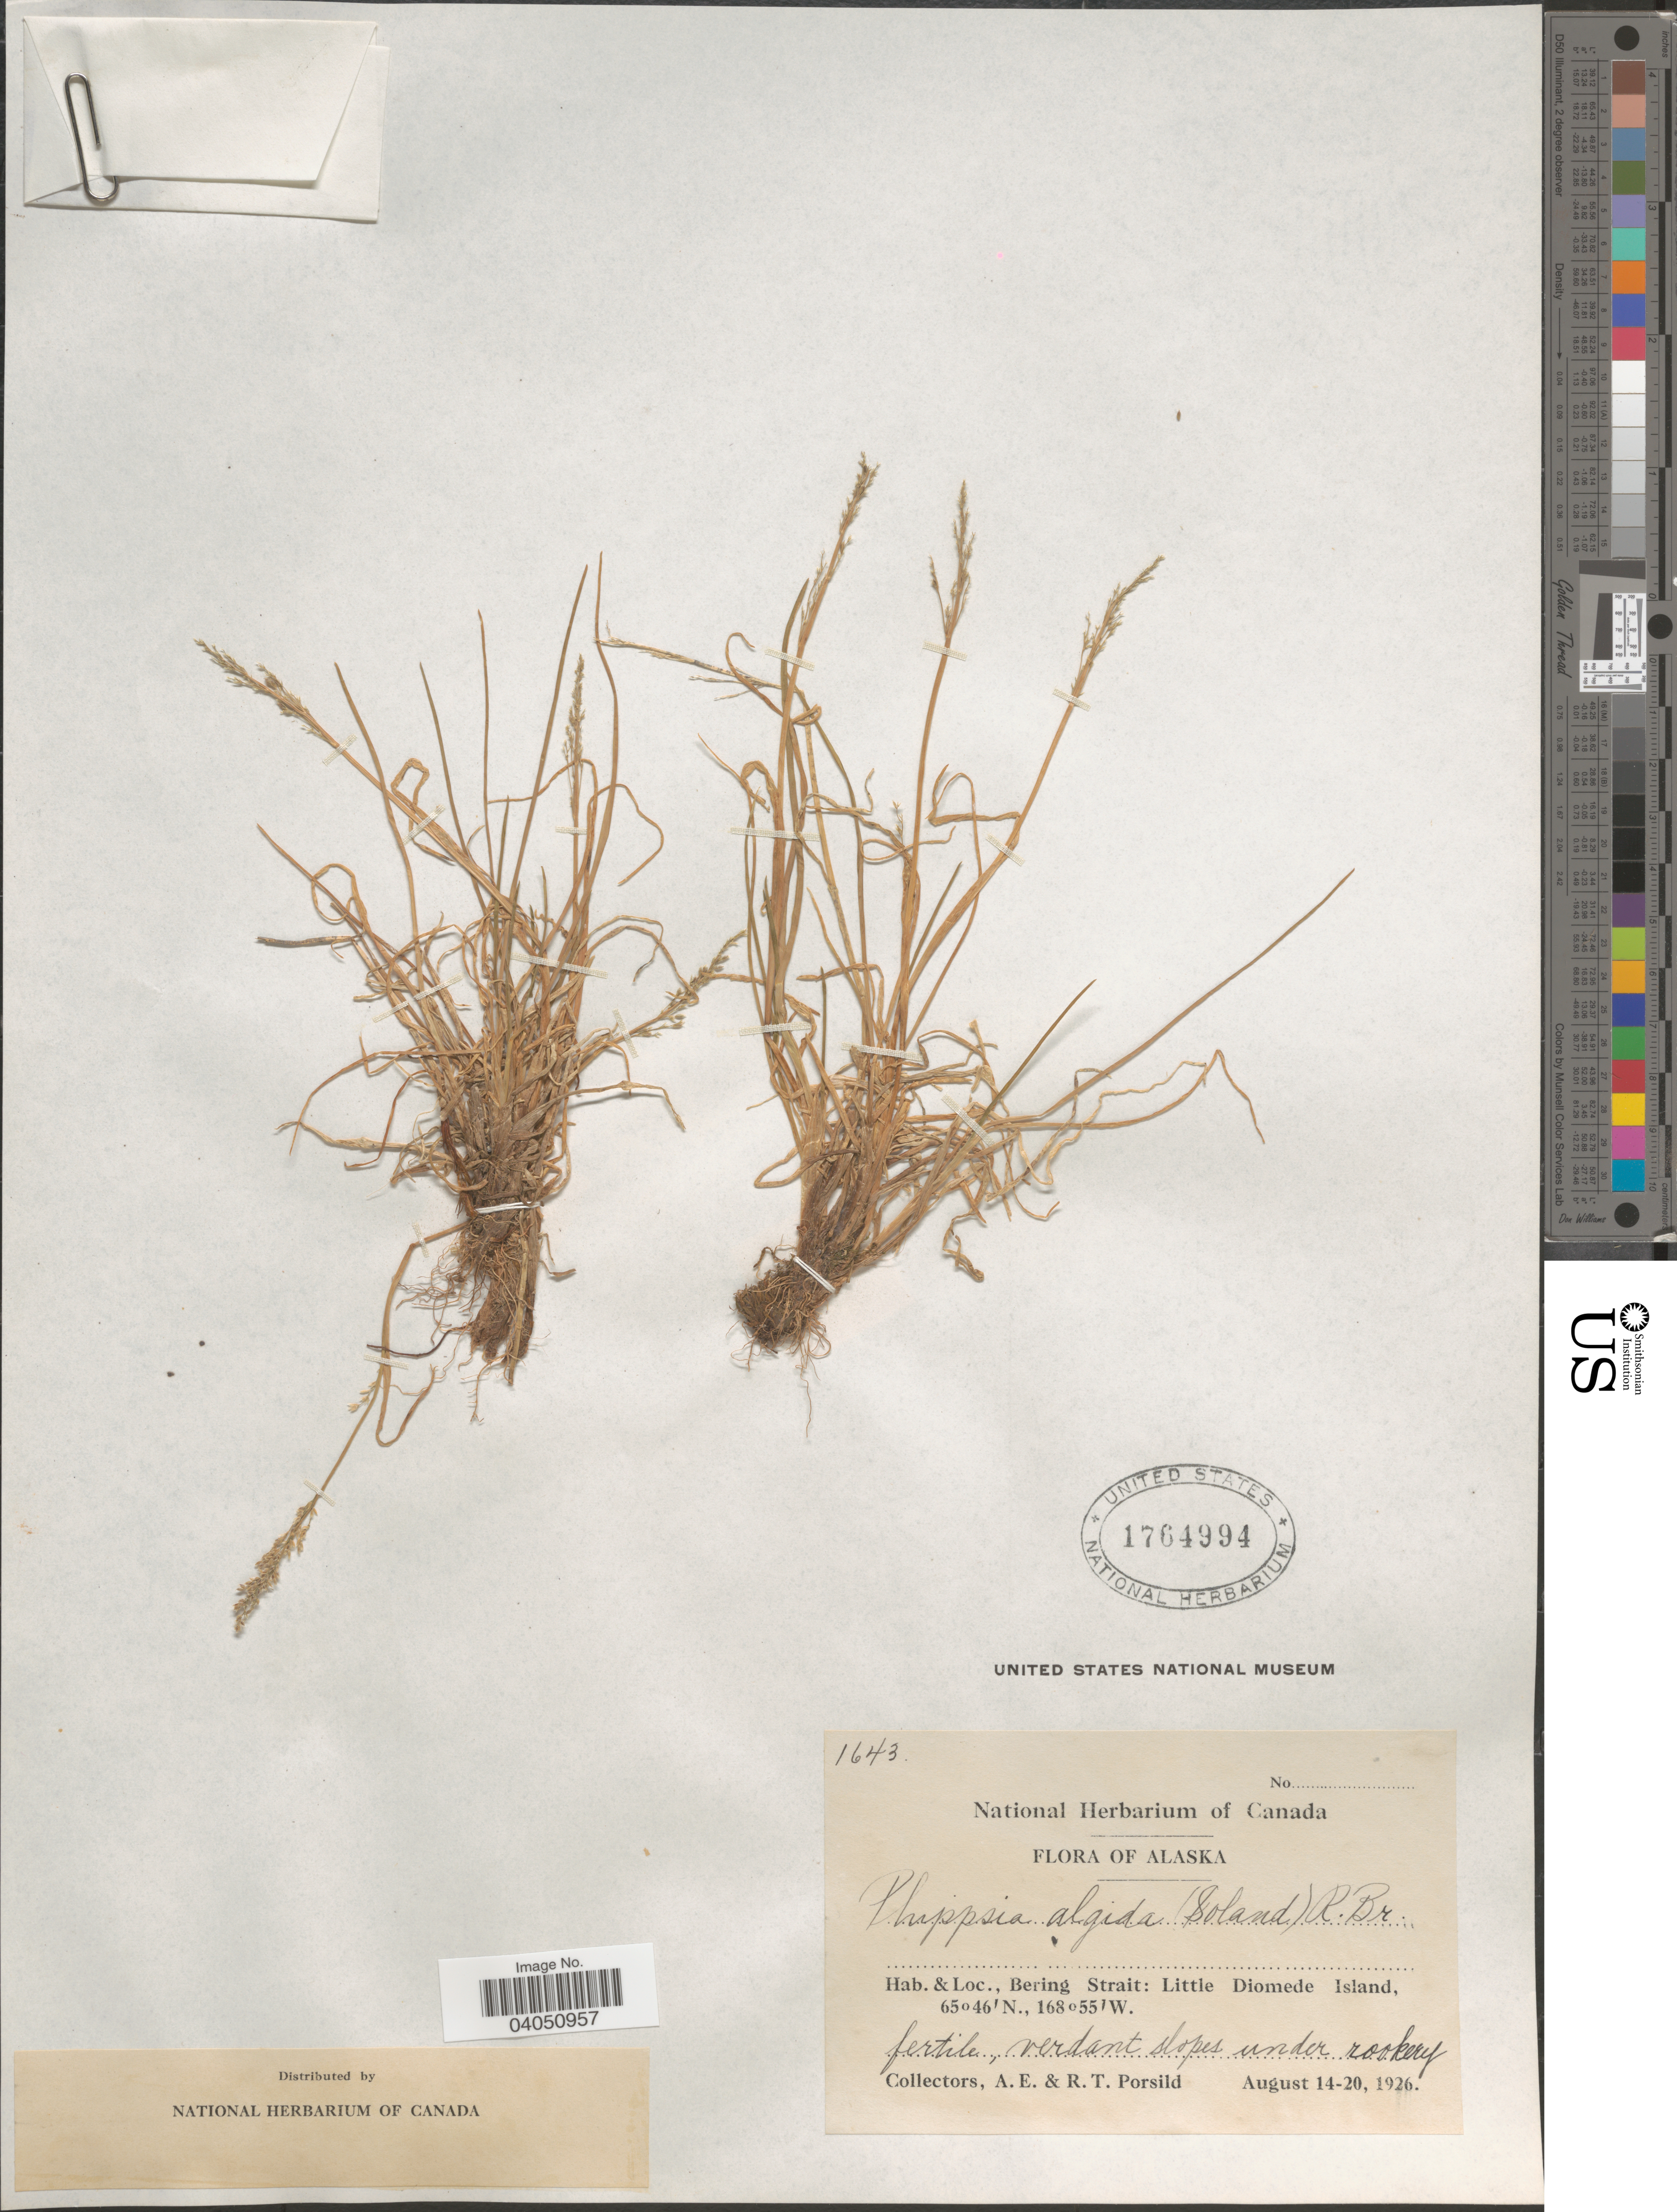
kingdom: Plantae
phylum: Tracheophyta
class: Liliopsida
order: Poales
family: Poaceae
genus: Phippsia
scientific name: Phippsia algida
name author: (Sol.) R. Br.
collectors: A. E. Porsild & R. T. Porsild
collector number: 1643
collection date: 1926-08-14/1926-08-20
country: United States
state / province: Alaska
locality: Bering Strait: Little Diomede Island.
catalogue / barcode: US 1764994